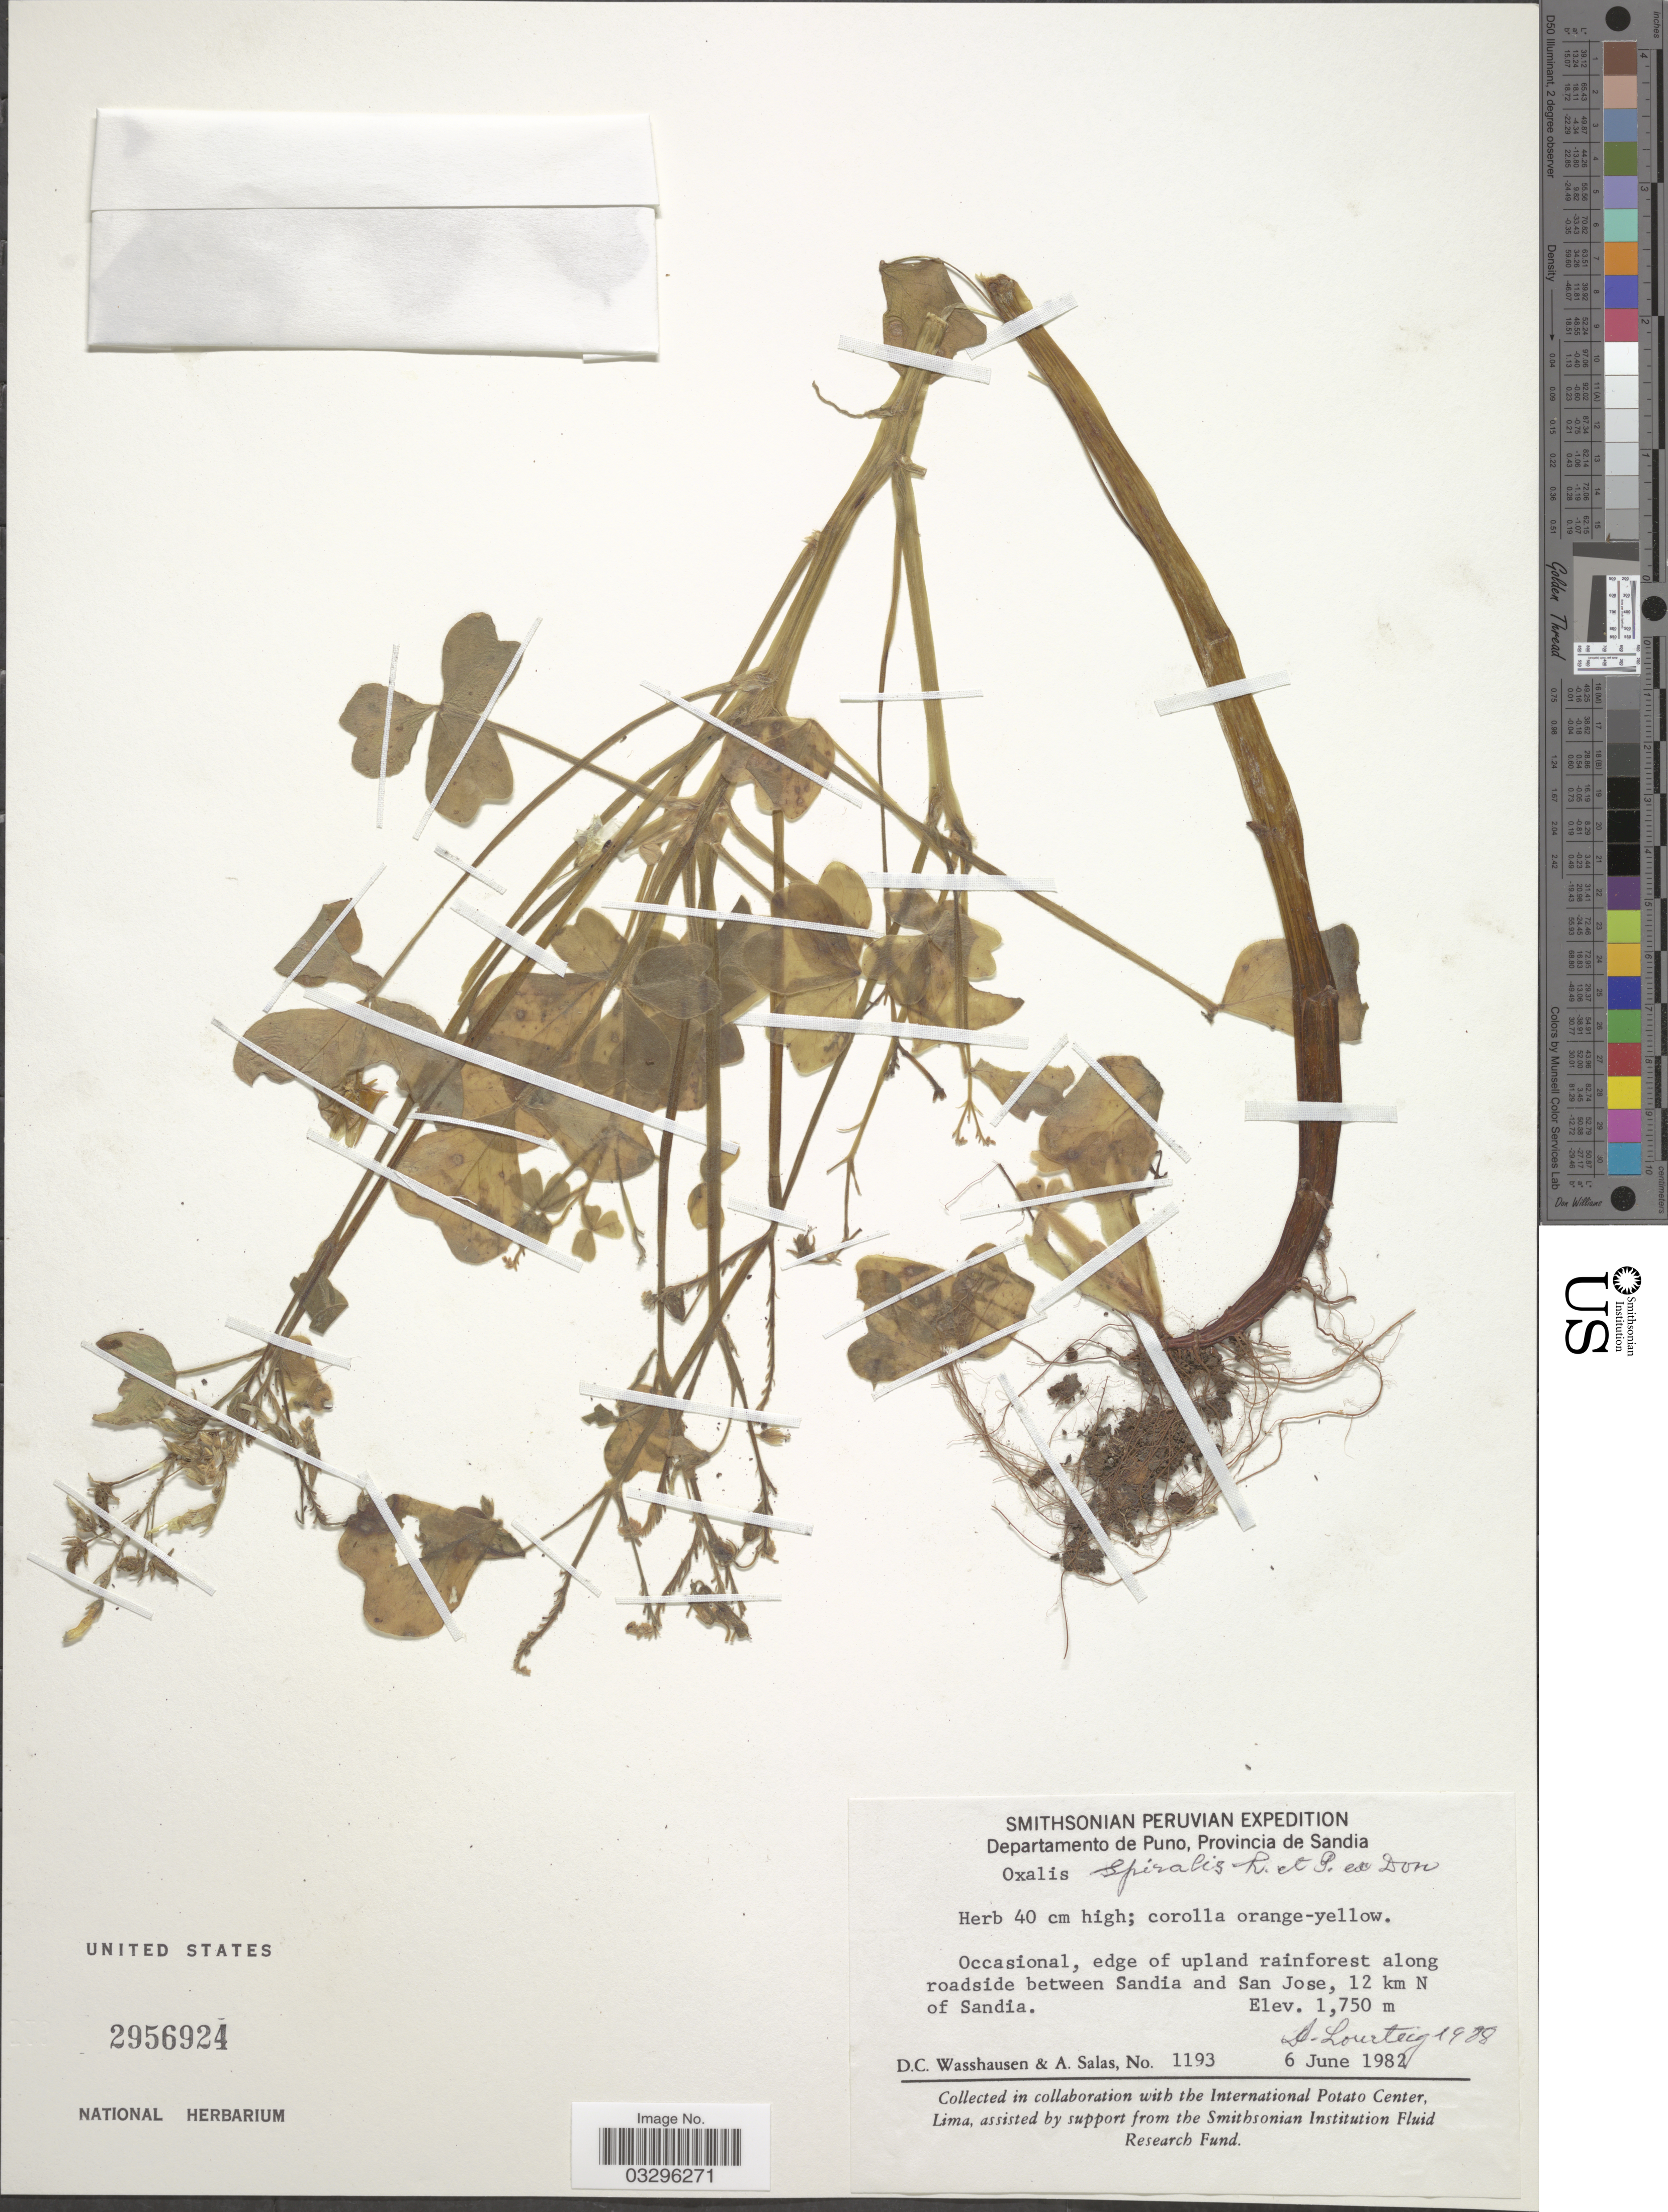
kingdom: Plantae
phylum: Tracheophyta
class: Magnoliopsida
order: Oxalidales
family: Oxalidaceae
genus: Oxalis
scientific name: Oxalis spiralis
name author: Ruiz & Pav. ex G. Don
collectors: D. C. Wasshausen & A. Salas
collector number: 1193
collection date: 1982-06-06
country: Peru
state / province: Puno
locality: Departamento de Puno, Provincia de Sandia. Edge of upland rainforest along roadside between Sandia and San Jose, 12 km N of Sandia.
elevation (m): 1750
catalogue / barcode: US 2956924